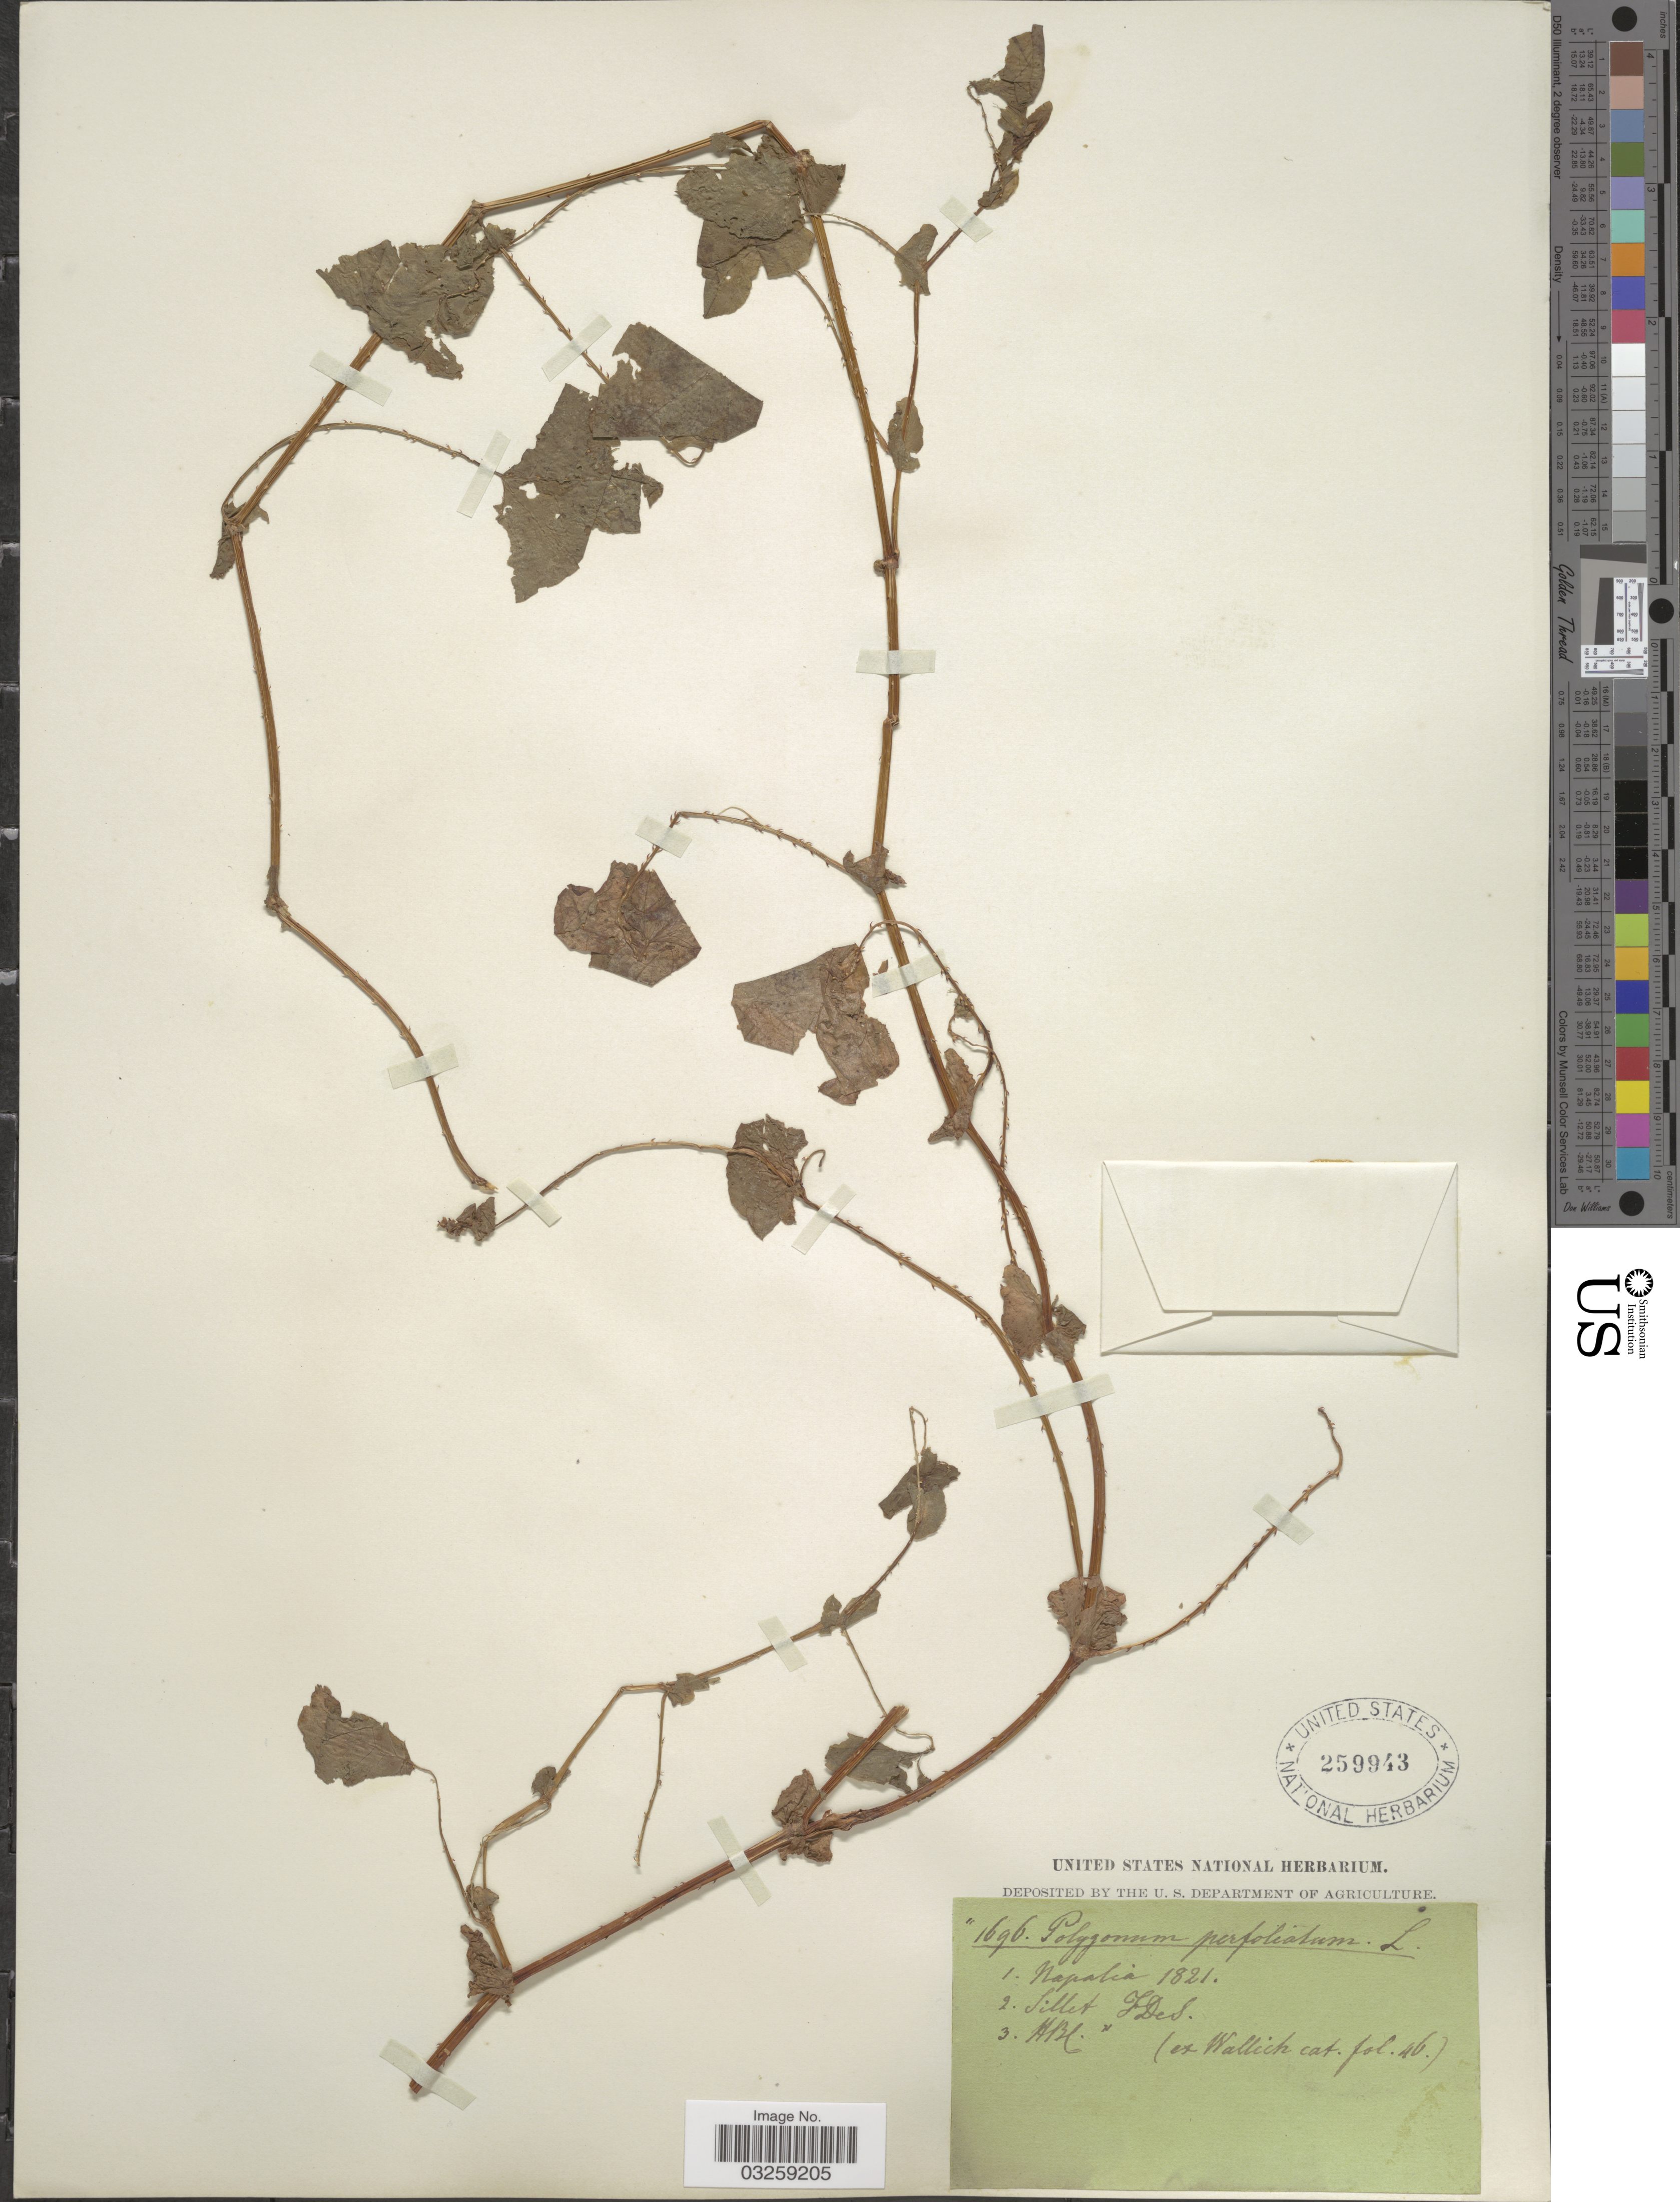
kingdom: Plantae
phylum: Tracheophyta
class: Magnoliopsida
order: Caryophyllales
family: Polygonaceae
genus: Polygonum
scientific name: Polygonum perfoliatum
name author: L.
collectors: ex herb. United States National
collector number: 1696?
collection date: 1821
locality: Napolia [unsure placement].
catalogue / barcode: US 259943